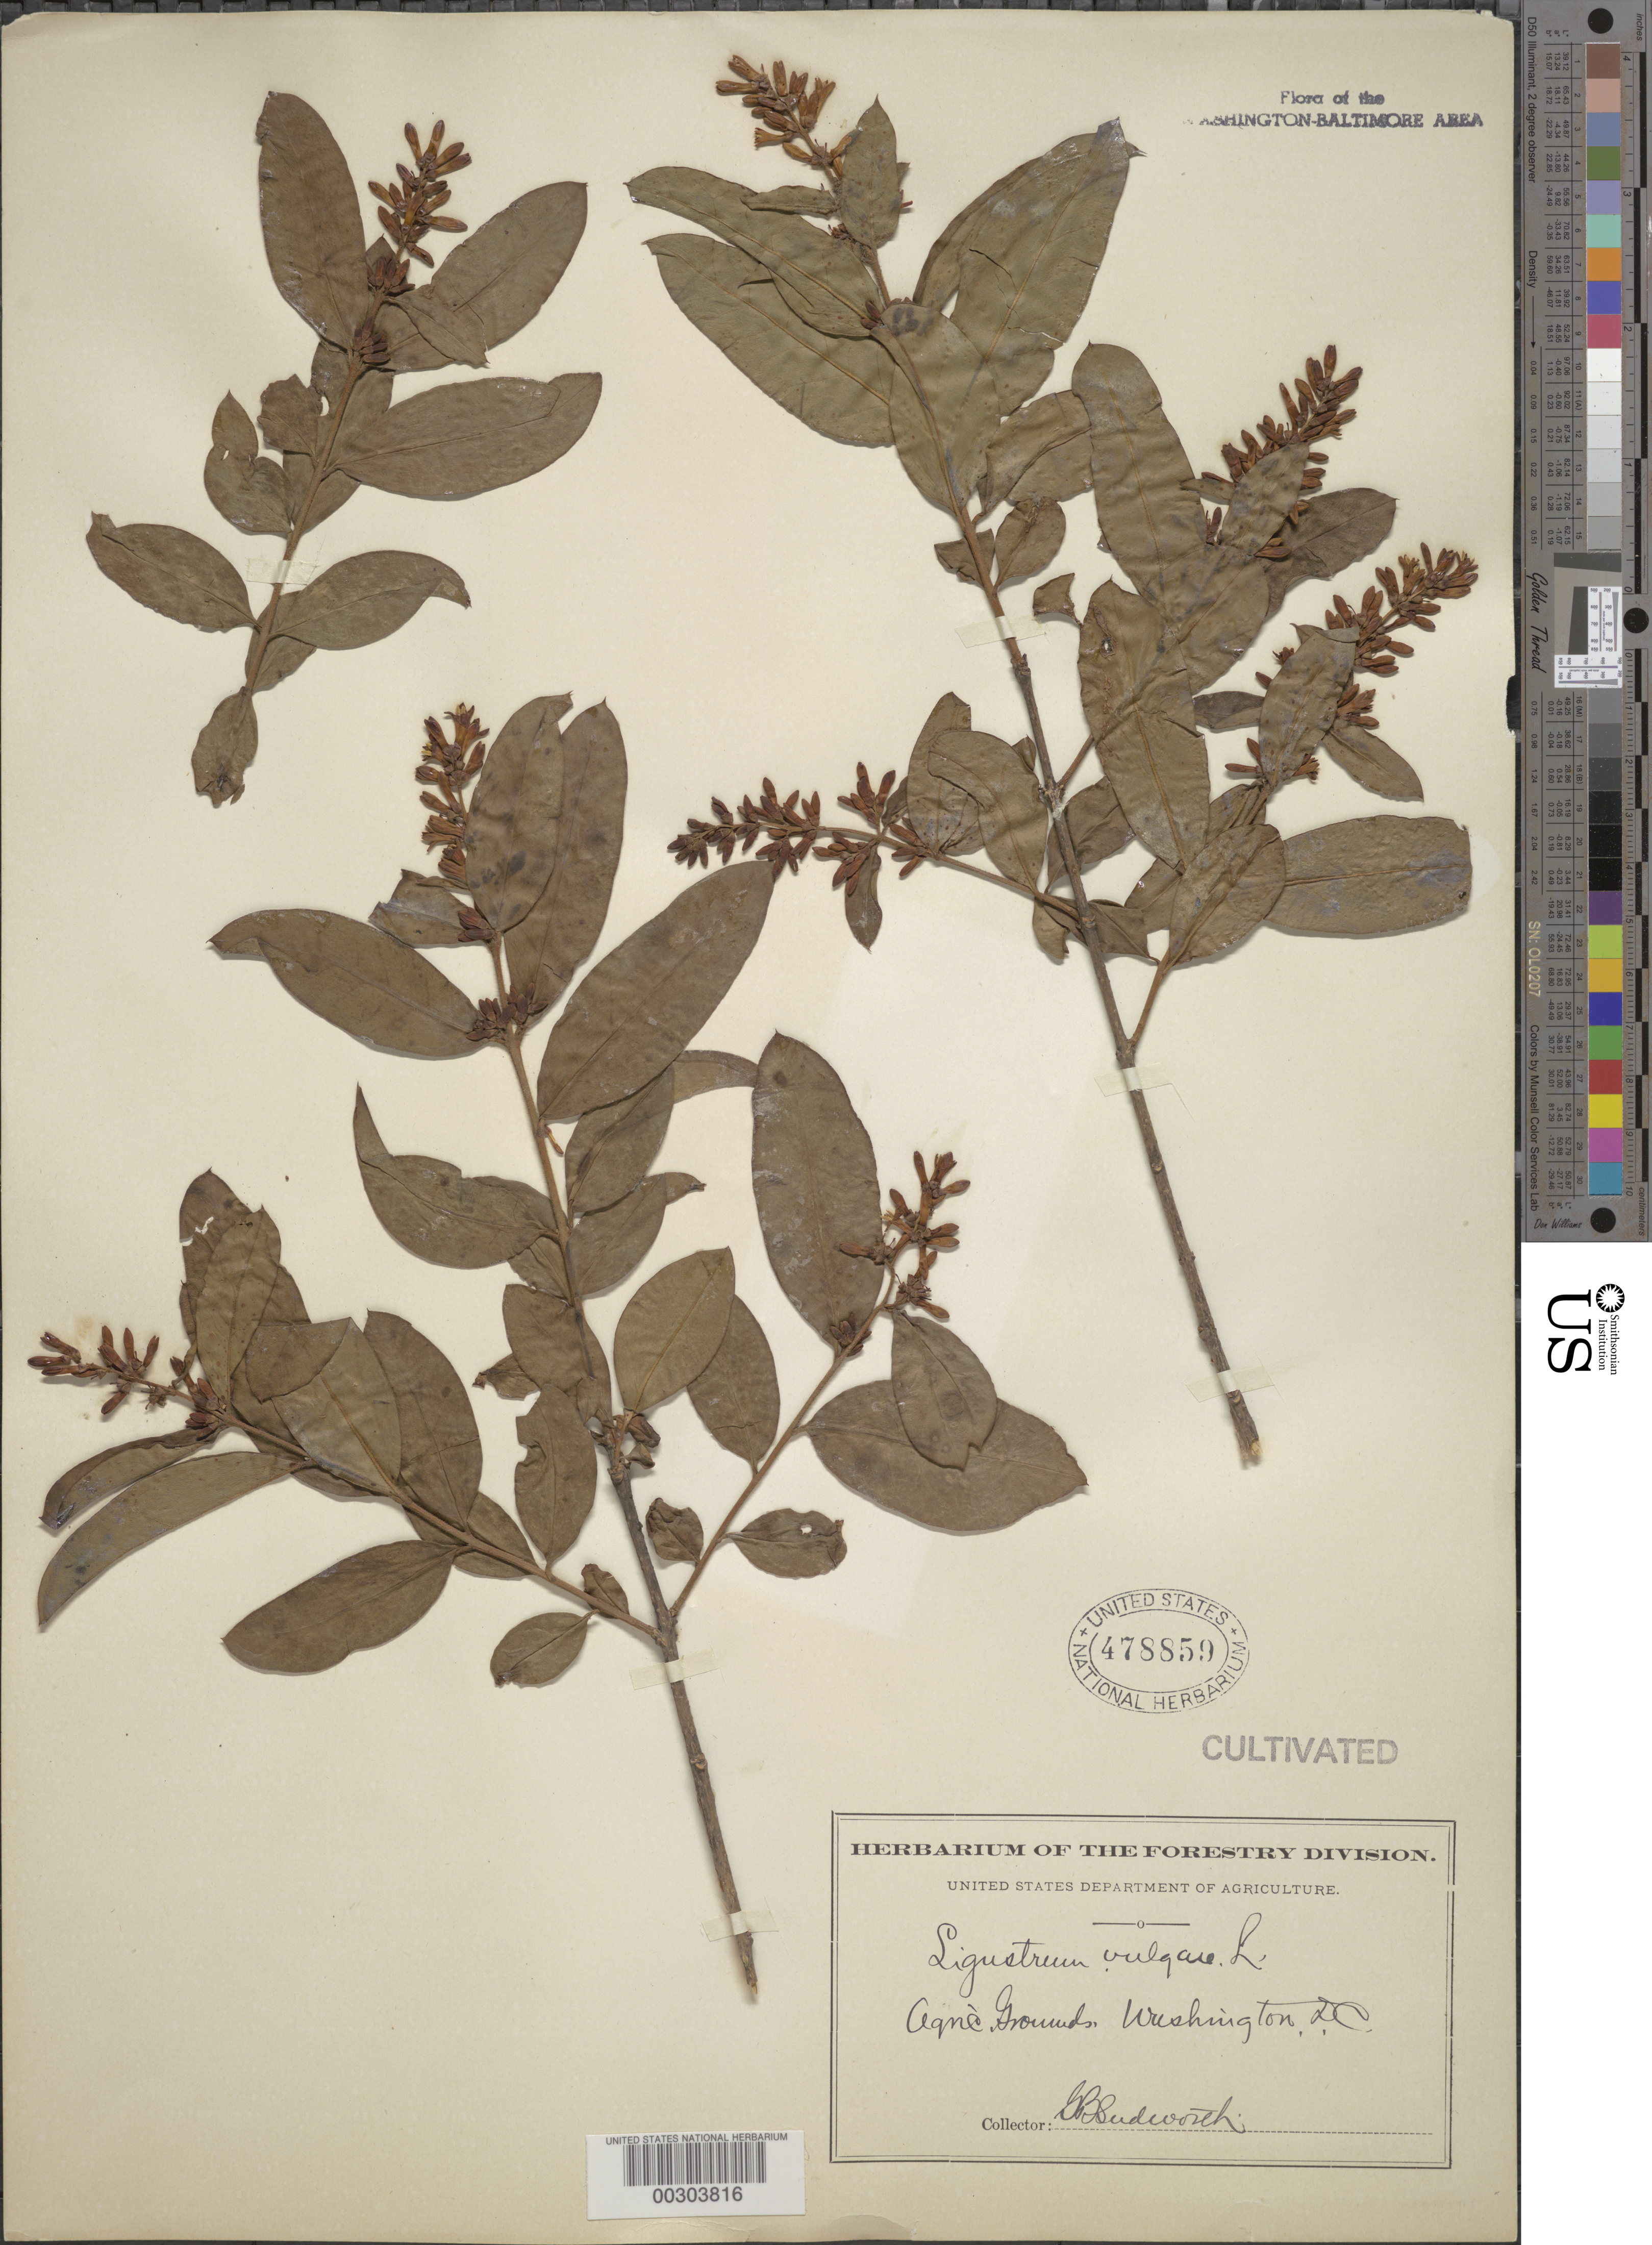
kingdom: Plantae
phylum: Tracheophyta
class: Magnoliopsida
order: Lamiales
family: Oleaceae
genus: Ligustrum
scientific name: Ligustrum vulgare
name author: L.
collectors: G. B. Sudworth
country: United States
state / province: District of Columbia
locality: Department of Agriculture grounds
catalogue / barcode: US 478859